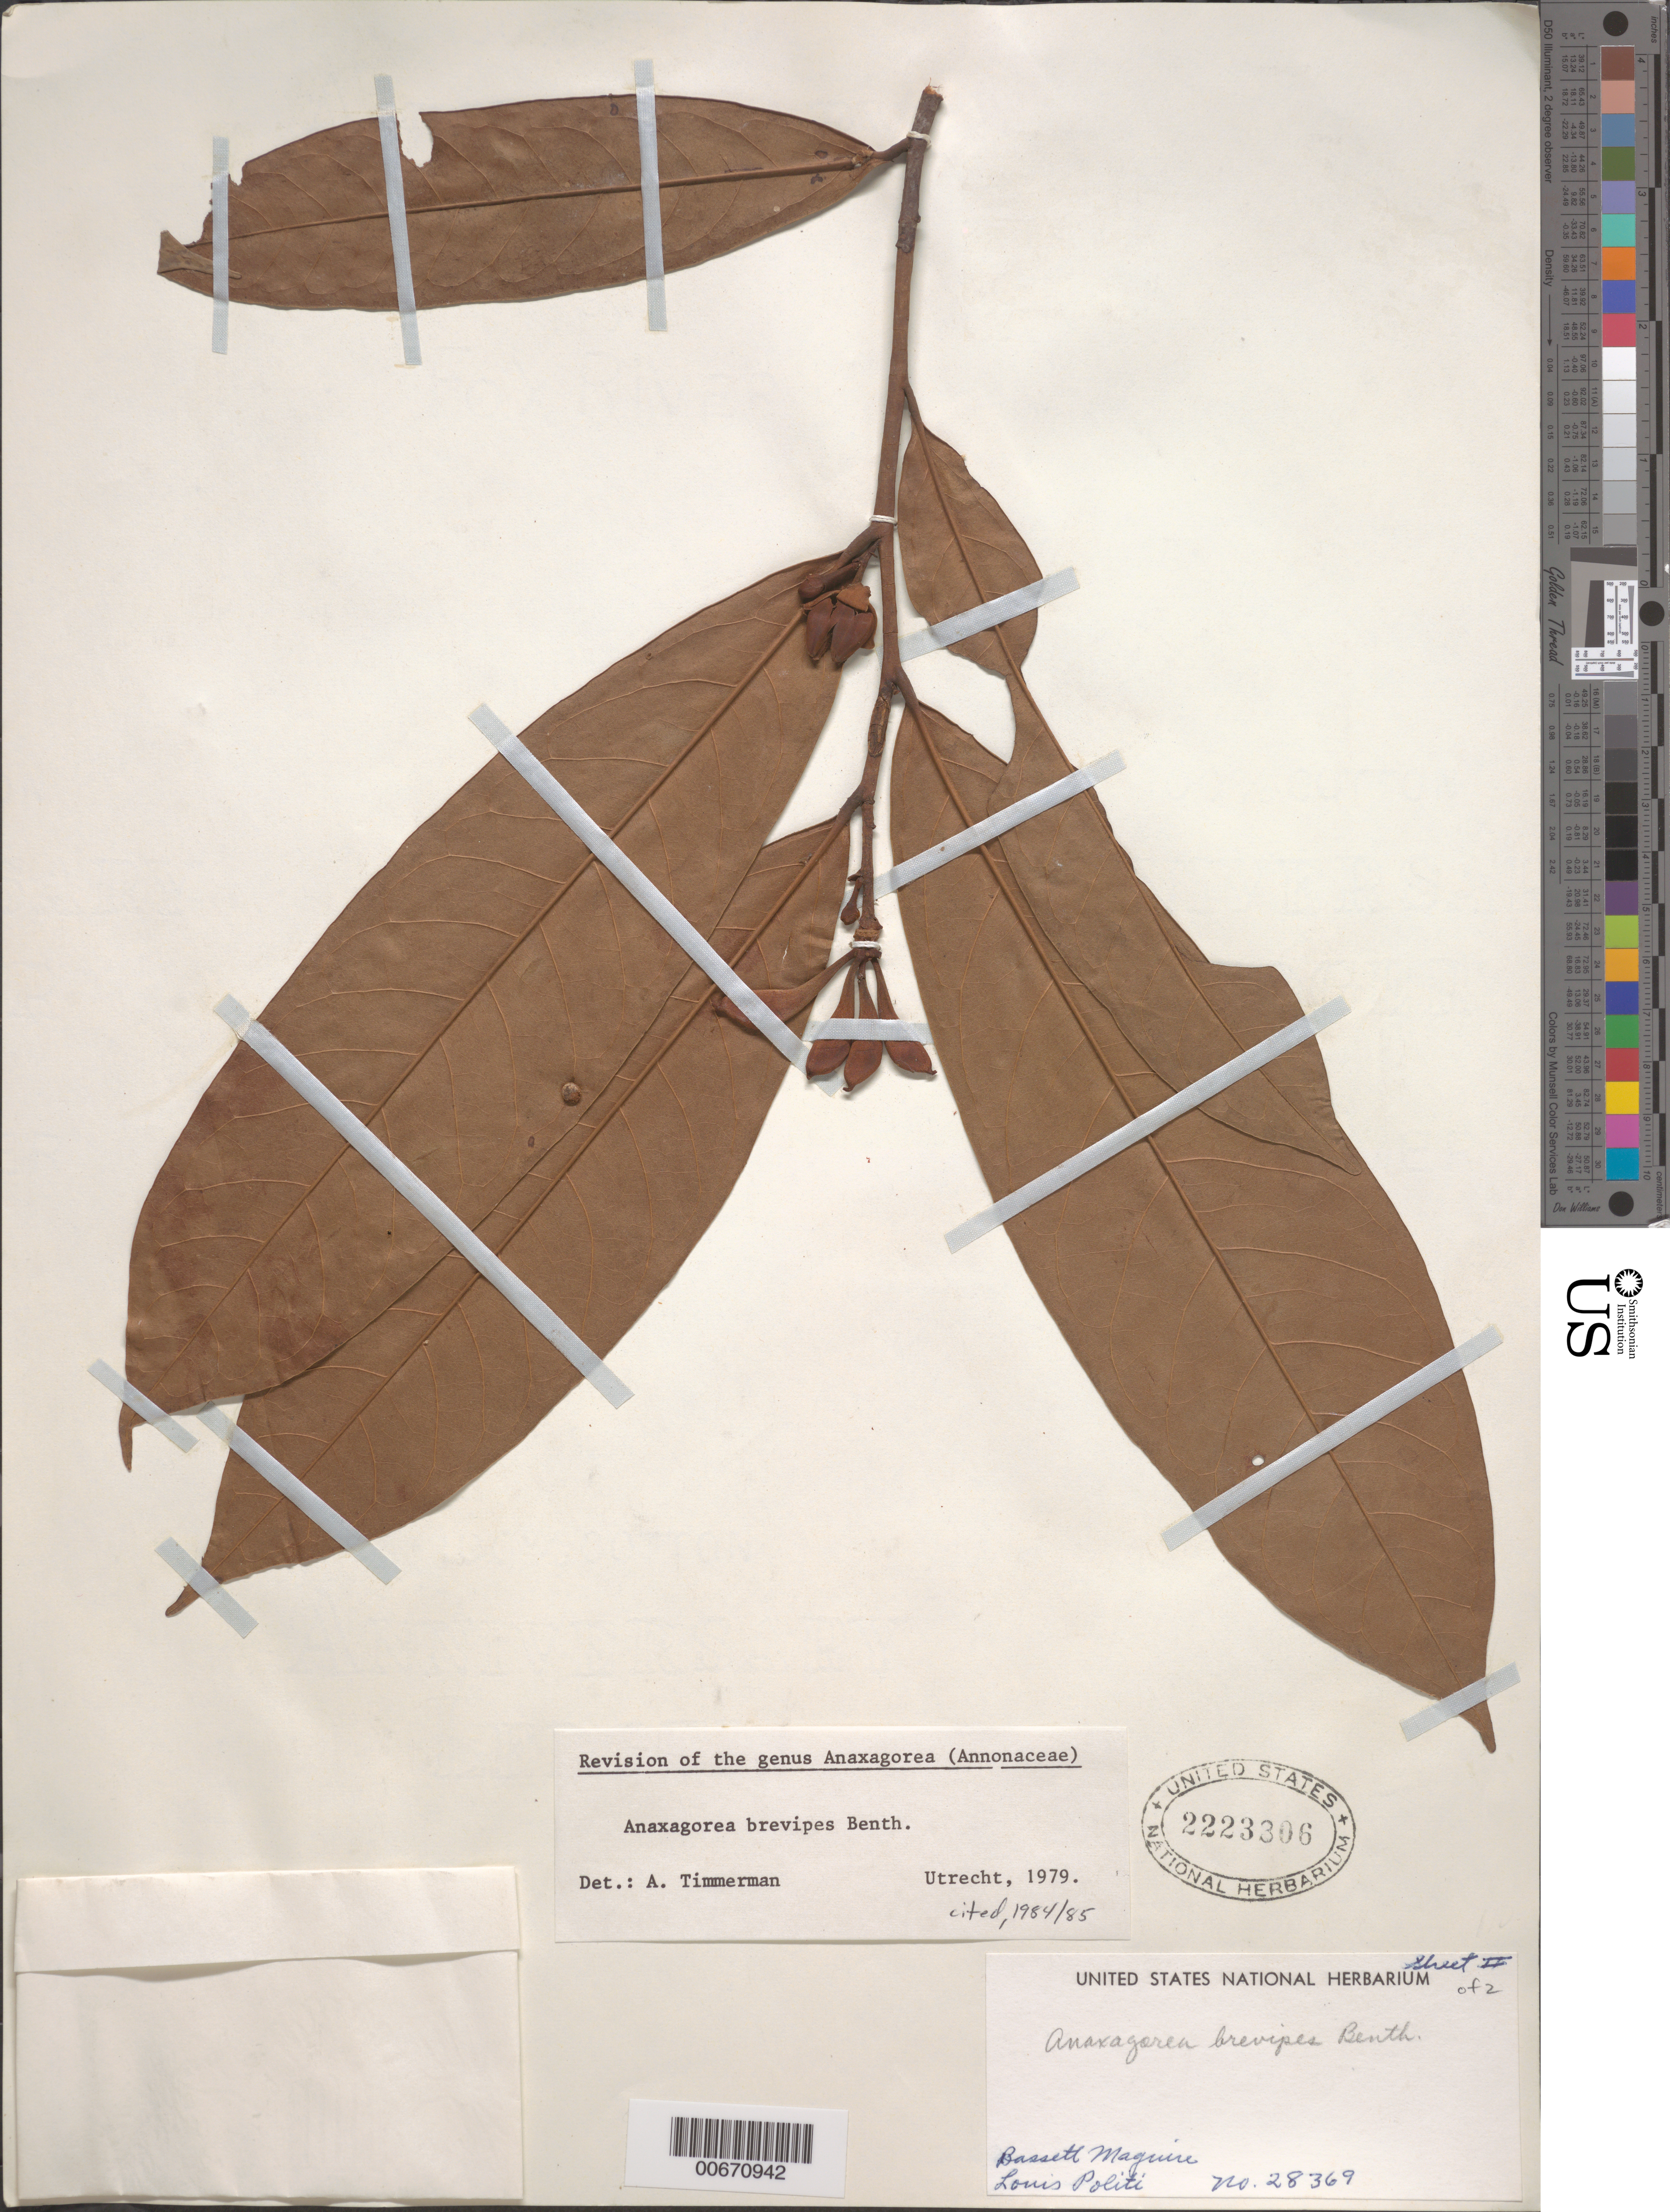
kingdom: Plantae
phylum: Tracheophyta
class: Magnoliopsida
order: Magnoliales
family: Annonaceae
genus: Anaxagorea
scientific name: Anaxagorea brevipes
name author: Benth.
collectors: B. Maguire & L. Politi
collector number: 28369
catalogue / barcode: US 2223306